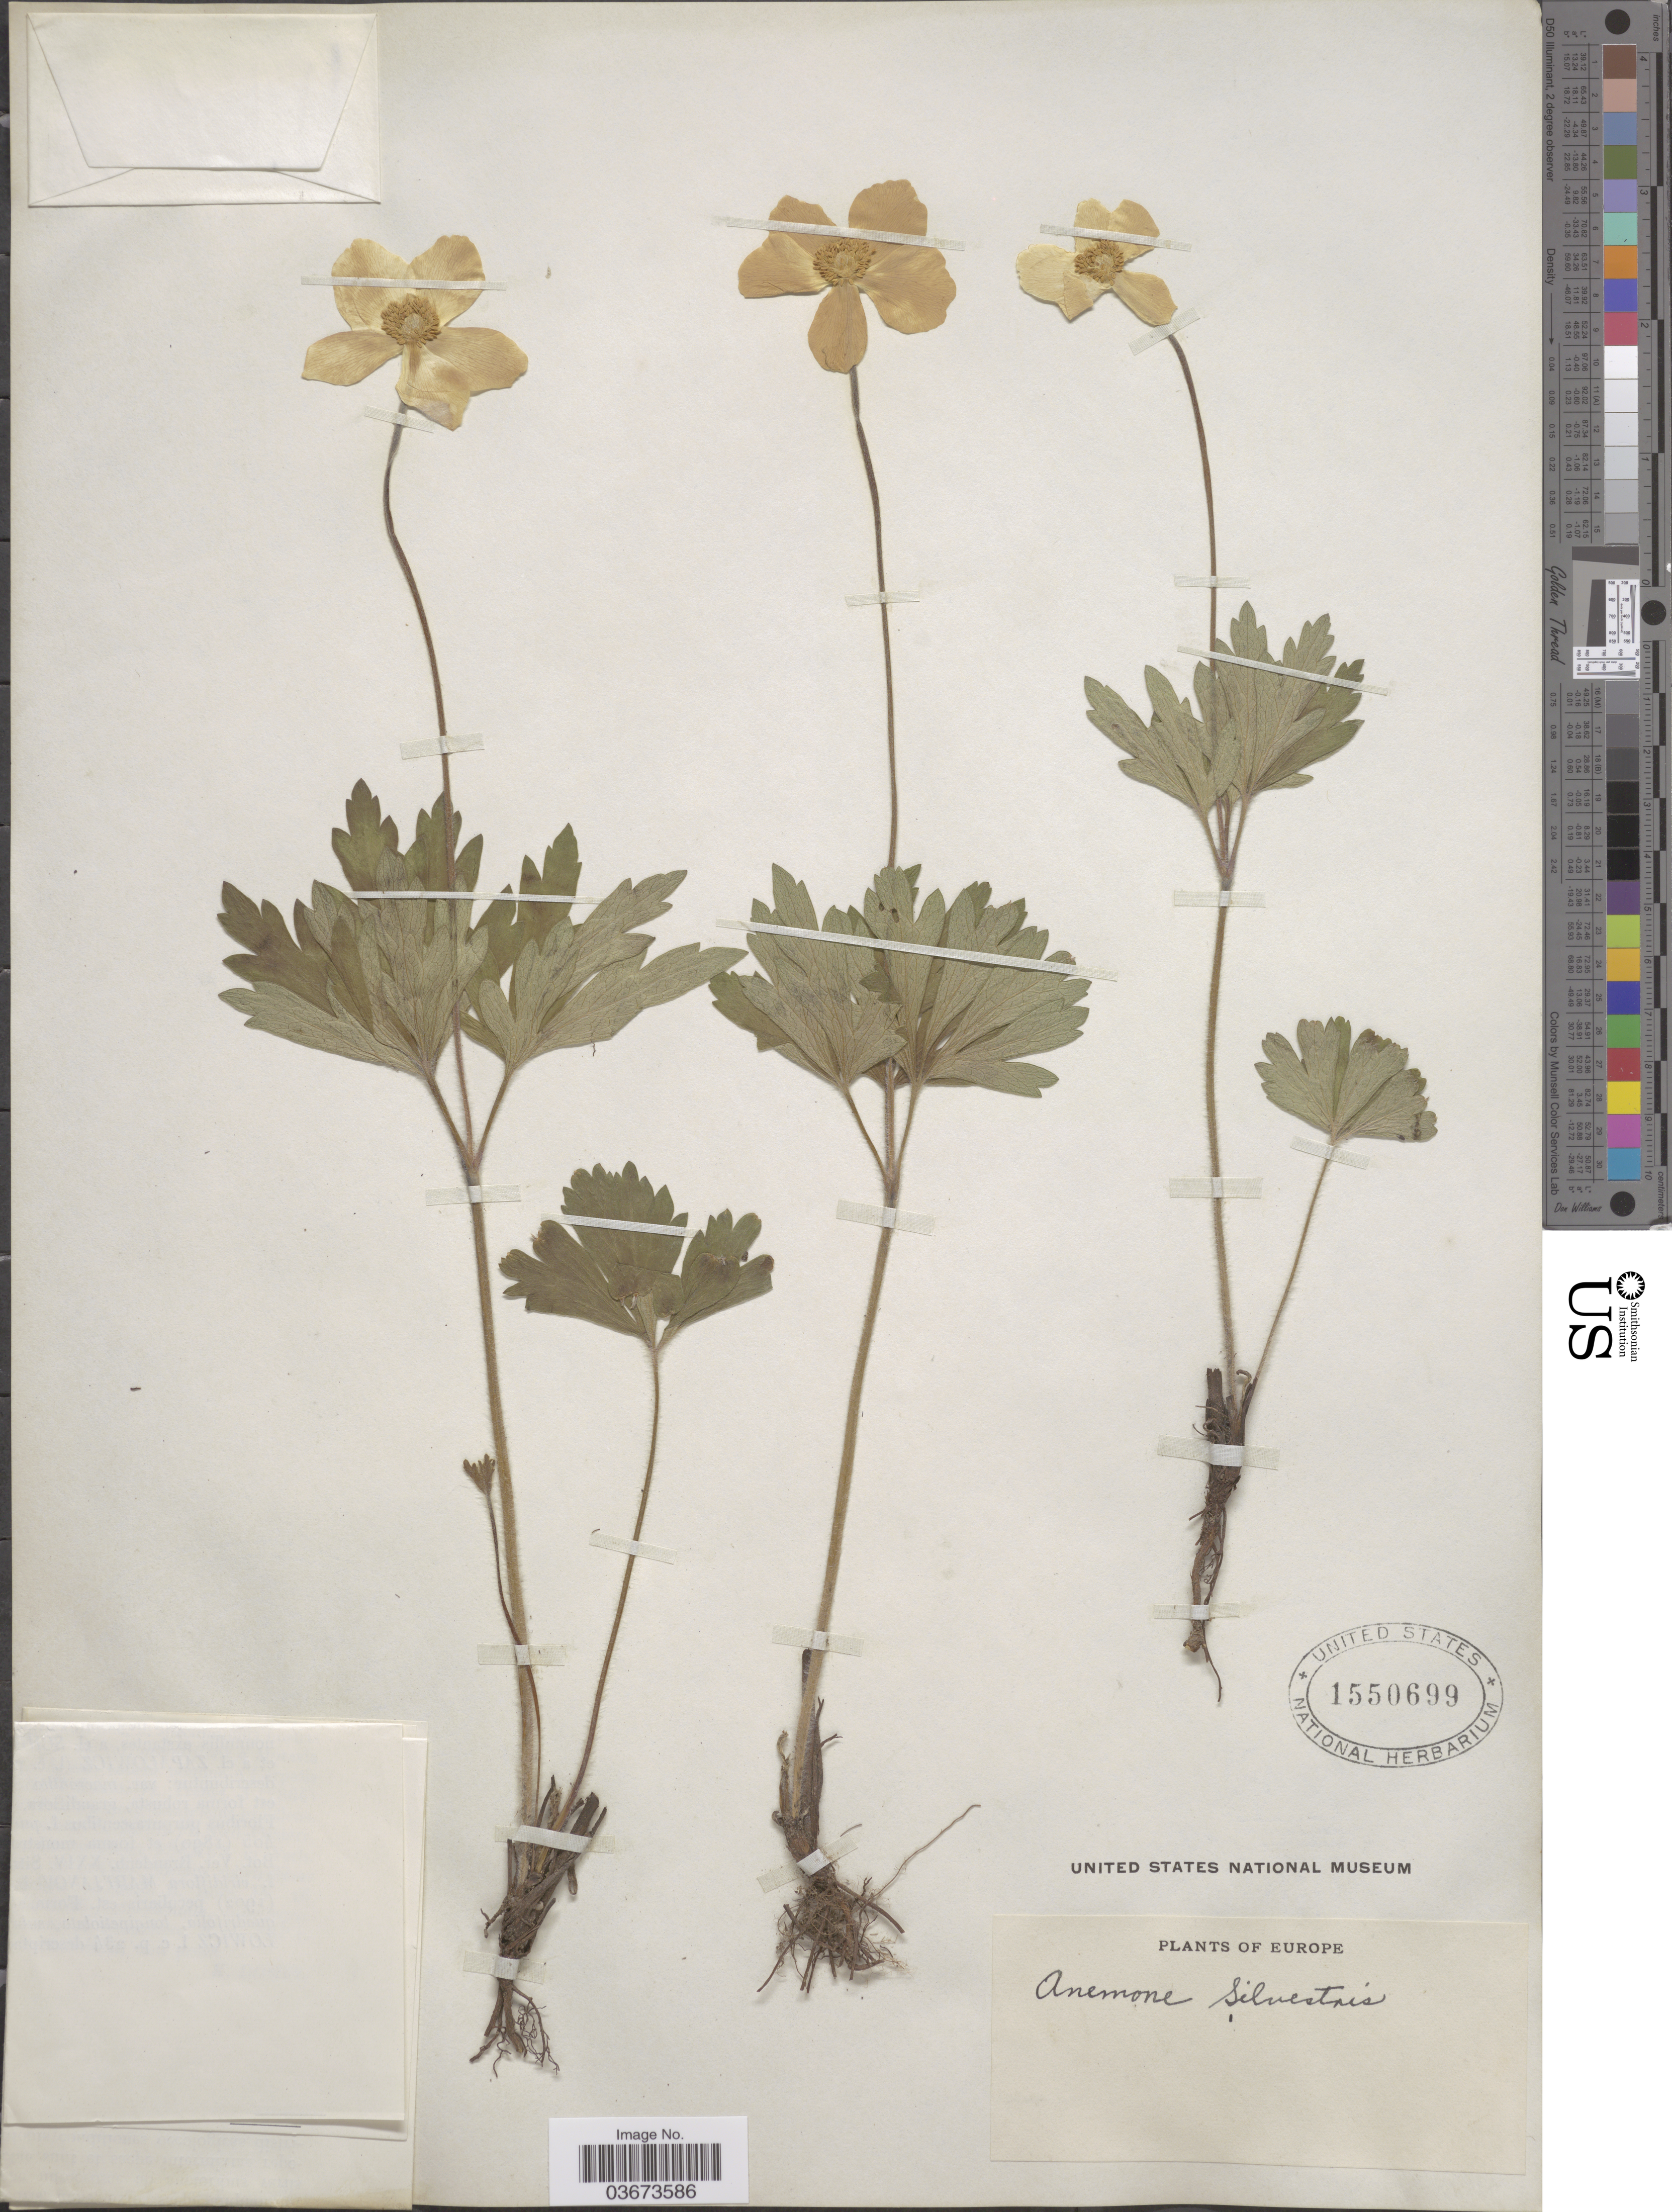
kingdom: Plantae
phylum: Tracheophyta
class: Magnoliopsida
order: Ranunculales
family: Ranunculaceae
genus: Anemone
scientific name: Anemone sylvestris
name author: L.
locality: Europe.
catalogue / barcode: US 1550699